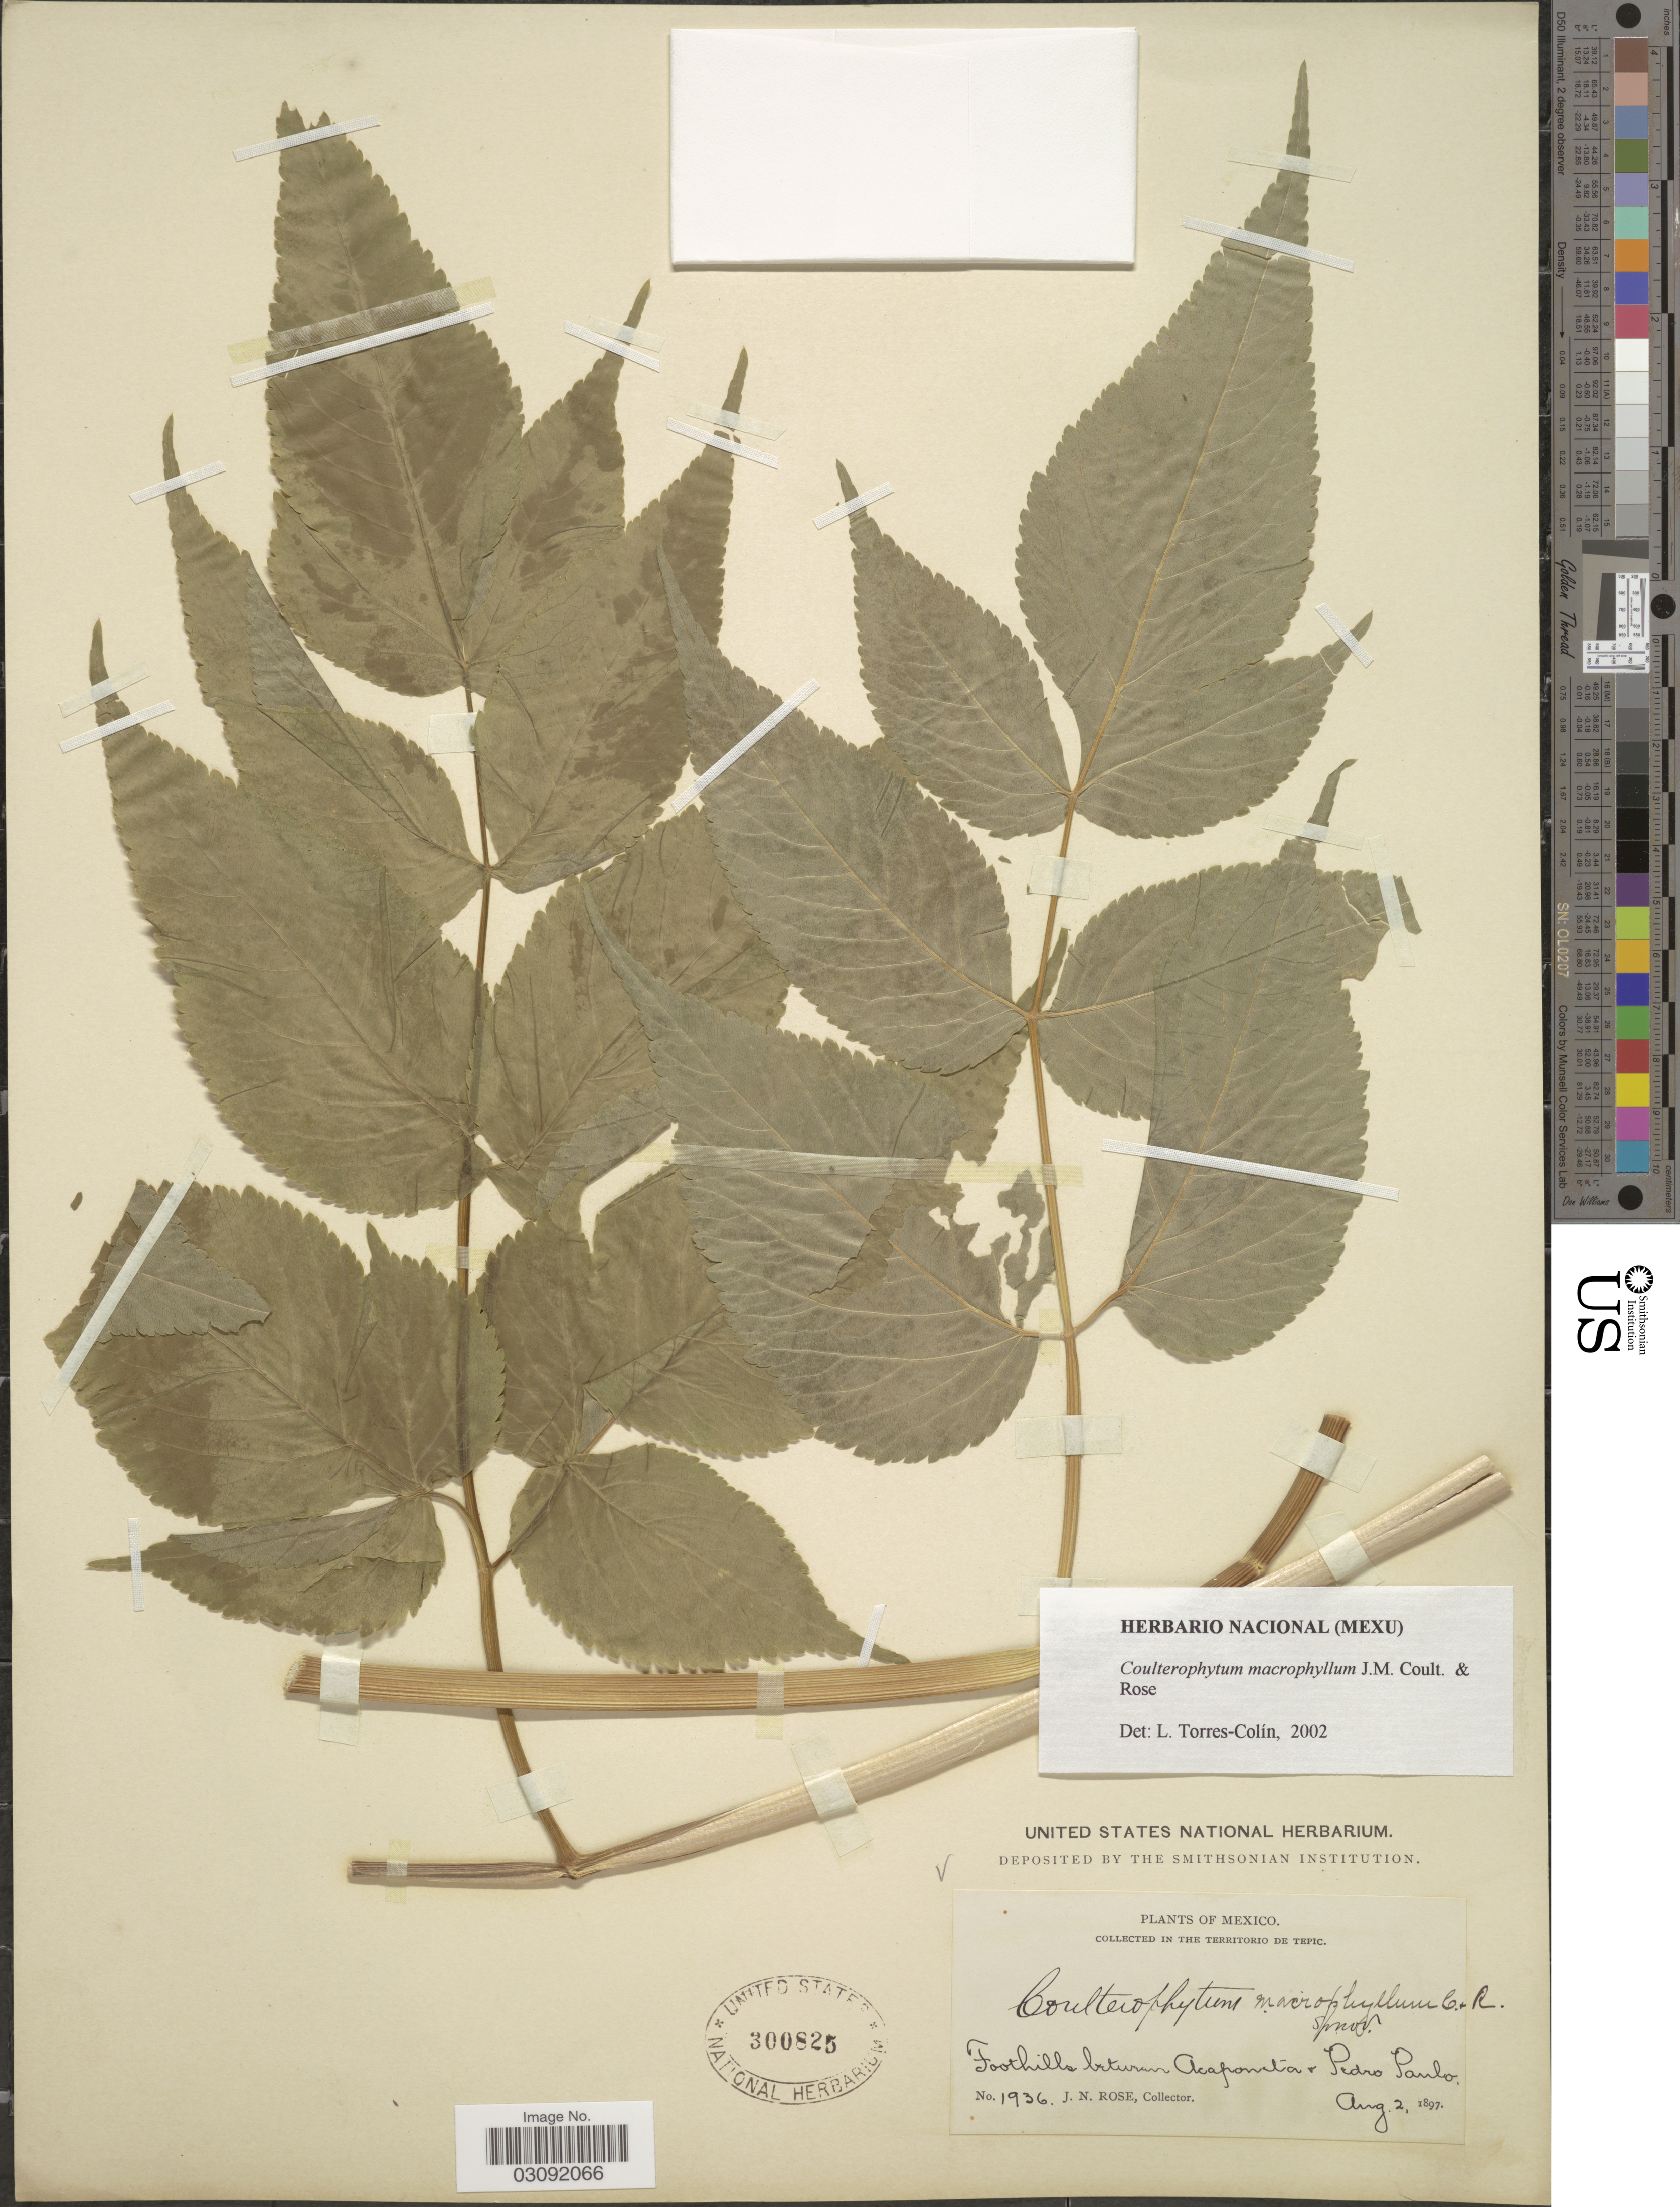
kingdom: Plantae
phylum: Tracheophyta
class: Magnoliopsida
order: Apiales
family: Apiaceae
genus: Coulterophytum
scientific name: Coulterophytum macrophyllum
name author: J.M. Coult. & Rose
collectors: J. N. Rose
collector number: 1936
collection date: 1897-08-02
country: Mexico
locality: In the Territorio de Tepic. Foothills between Acaponeta & Pedro Paulo.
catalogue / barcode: US 300825